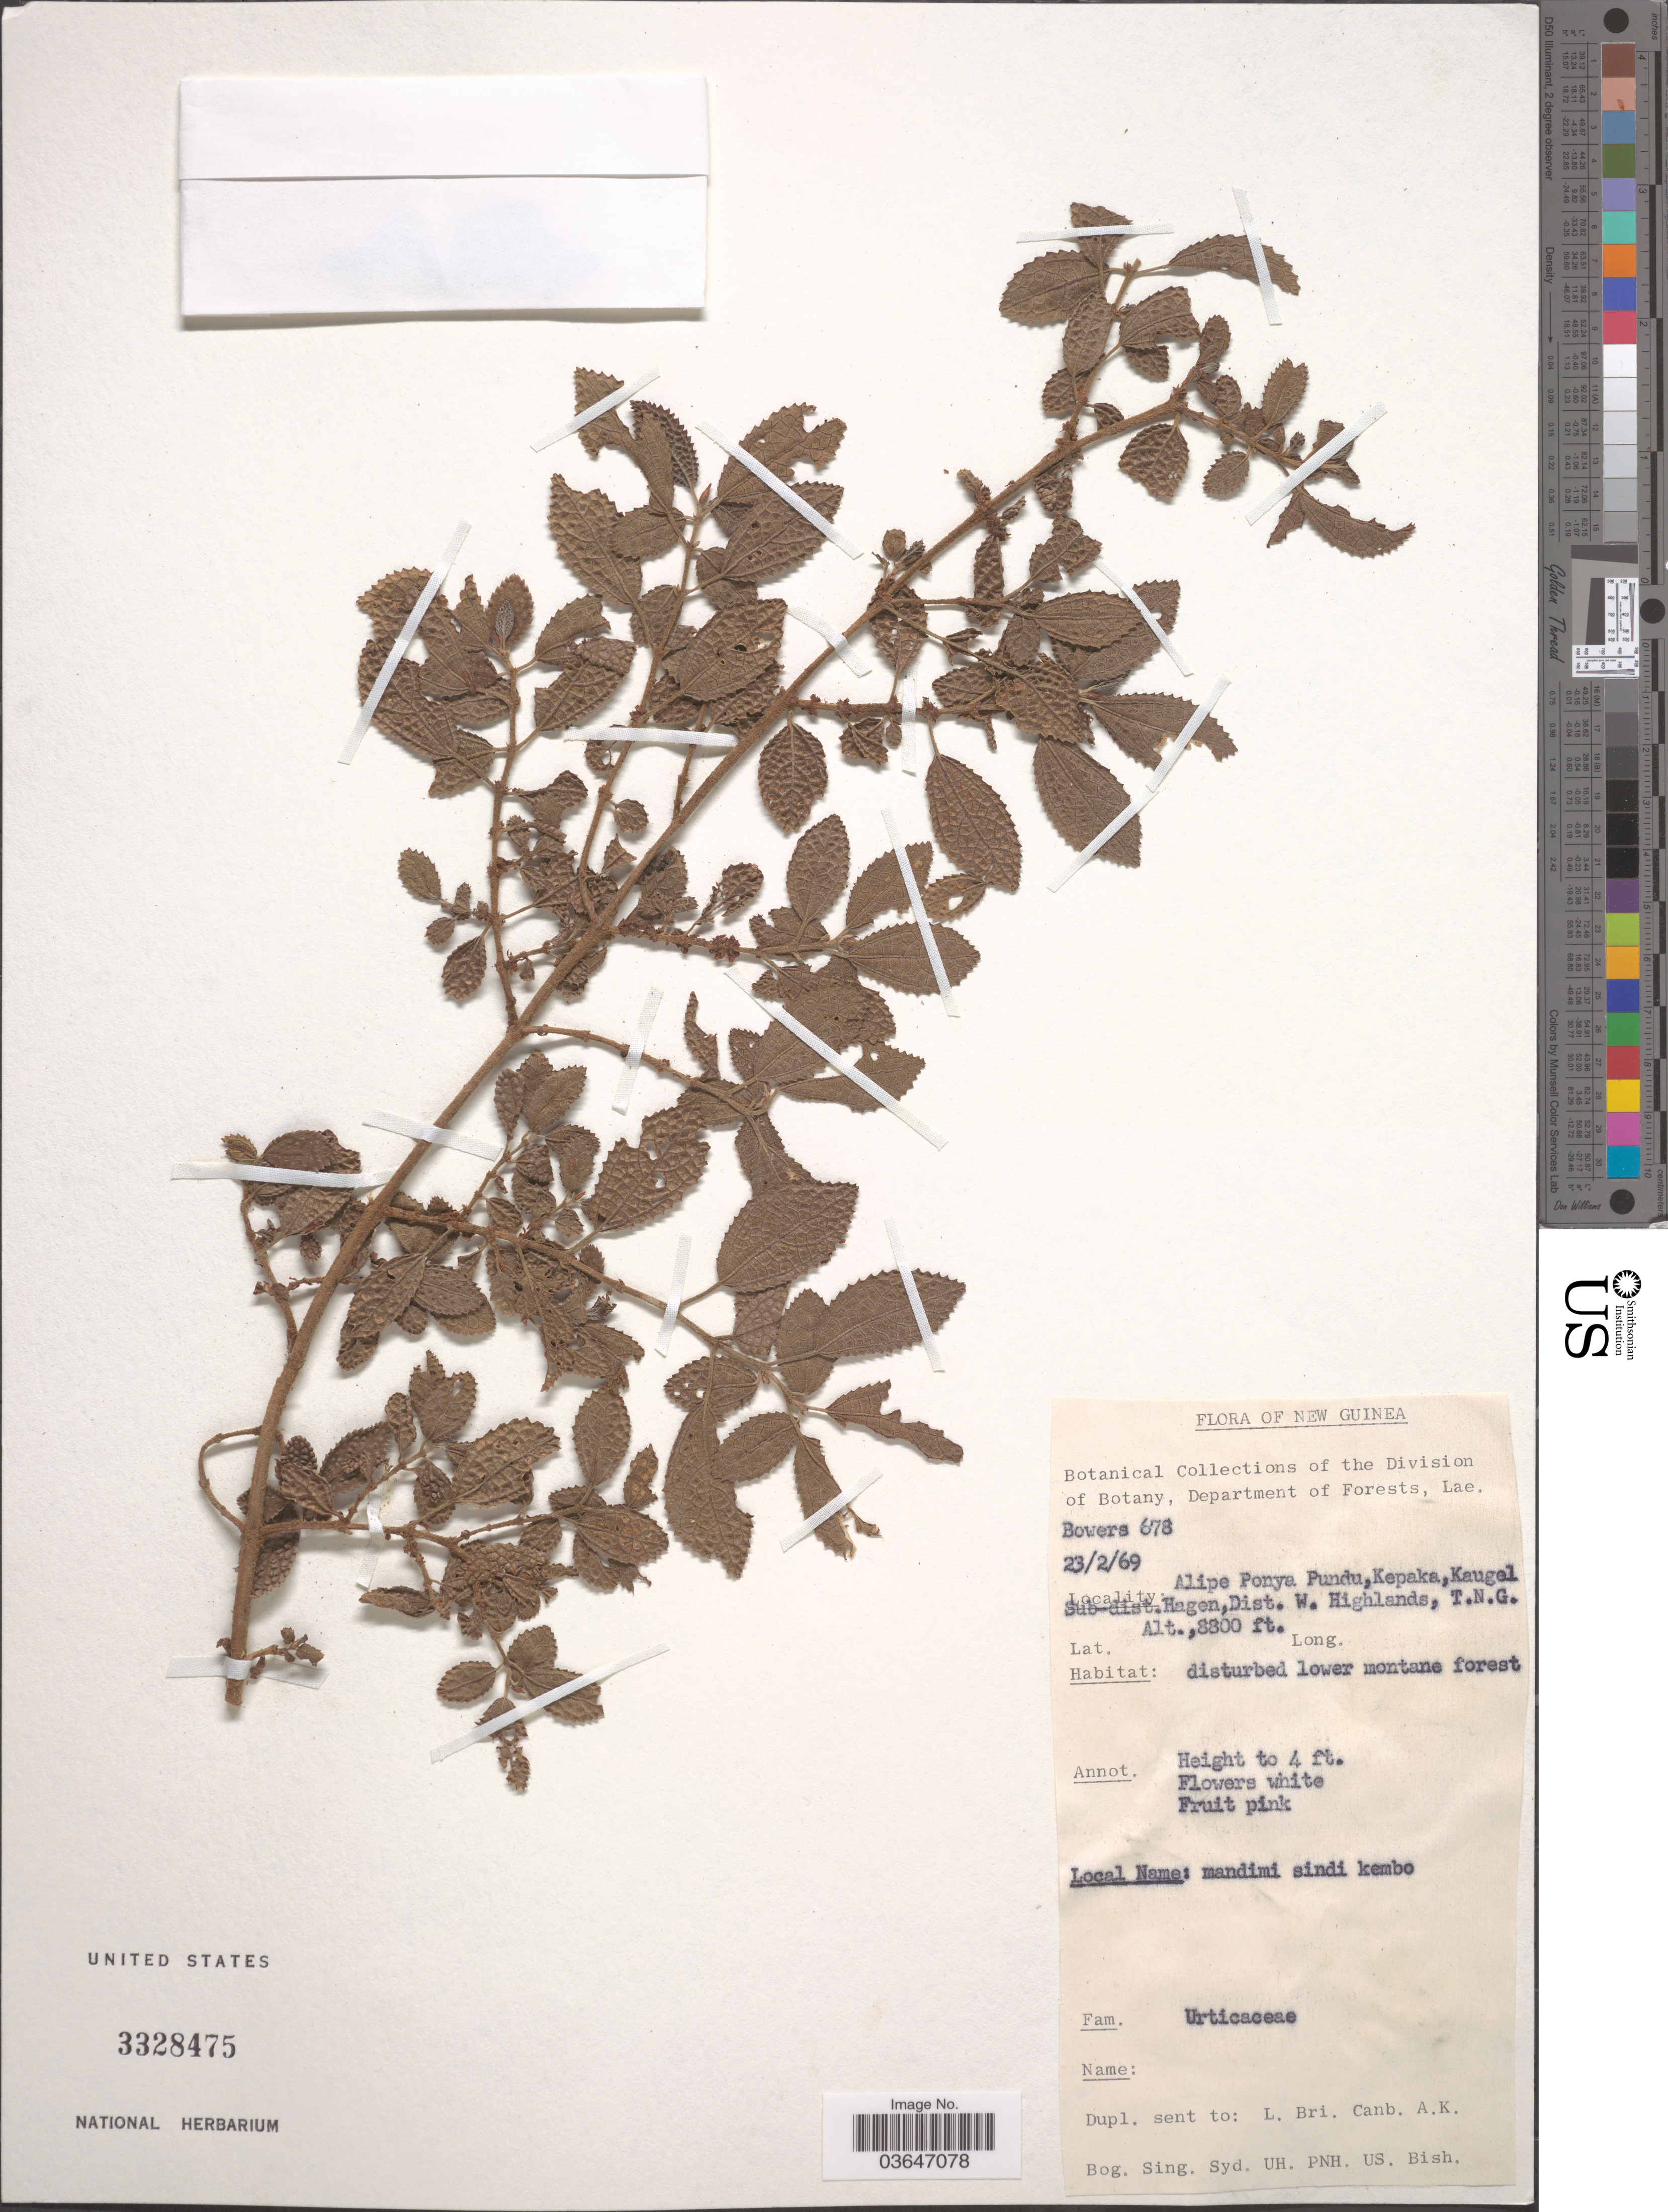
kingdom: Plantae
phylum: Tracheophyta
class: Magnoliopsida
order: Proteales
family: Proteaceae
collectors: -. Bowers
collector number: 678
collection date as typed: Transcribed d/m/y: 23/2/69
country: Papua New Guinea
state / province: Western Highlands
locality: New Guinea. Alipe Ponya Pundu, Kepaka, Kaugel Sub-dist. Hagen, Dist. W. Highlands, T. N. G.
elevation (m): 2682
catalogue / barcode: US 3328475